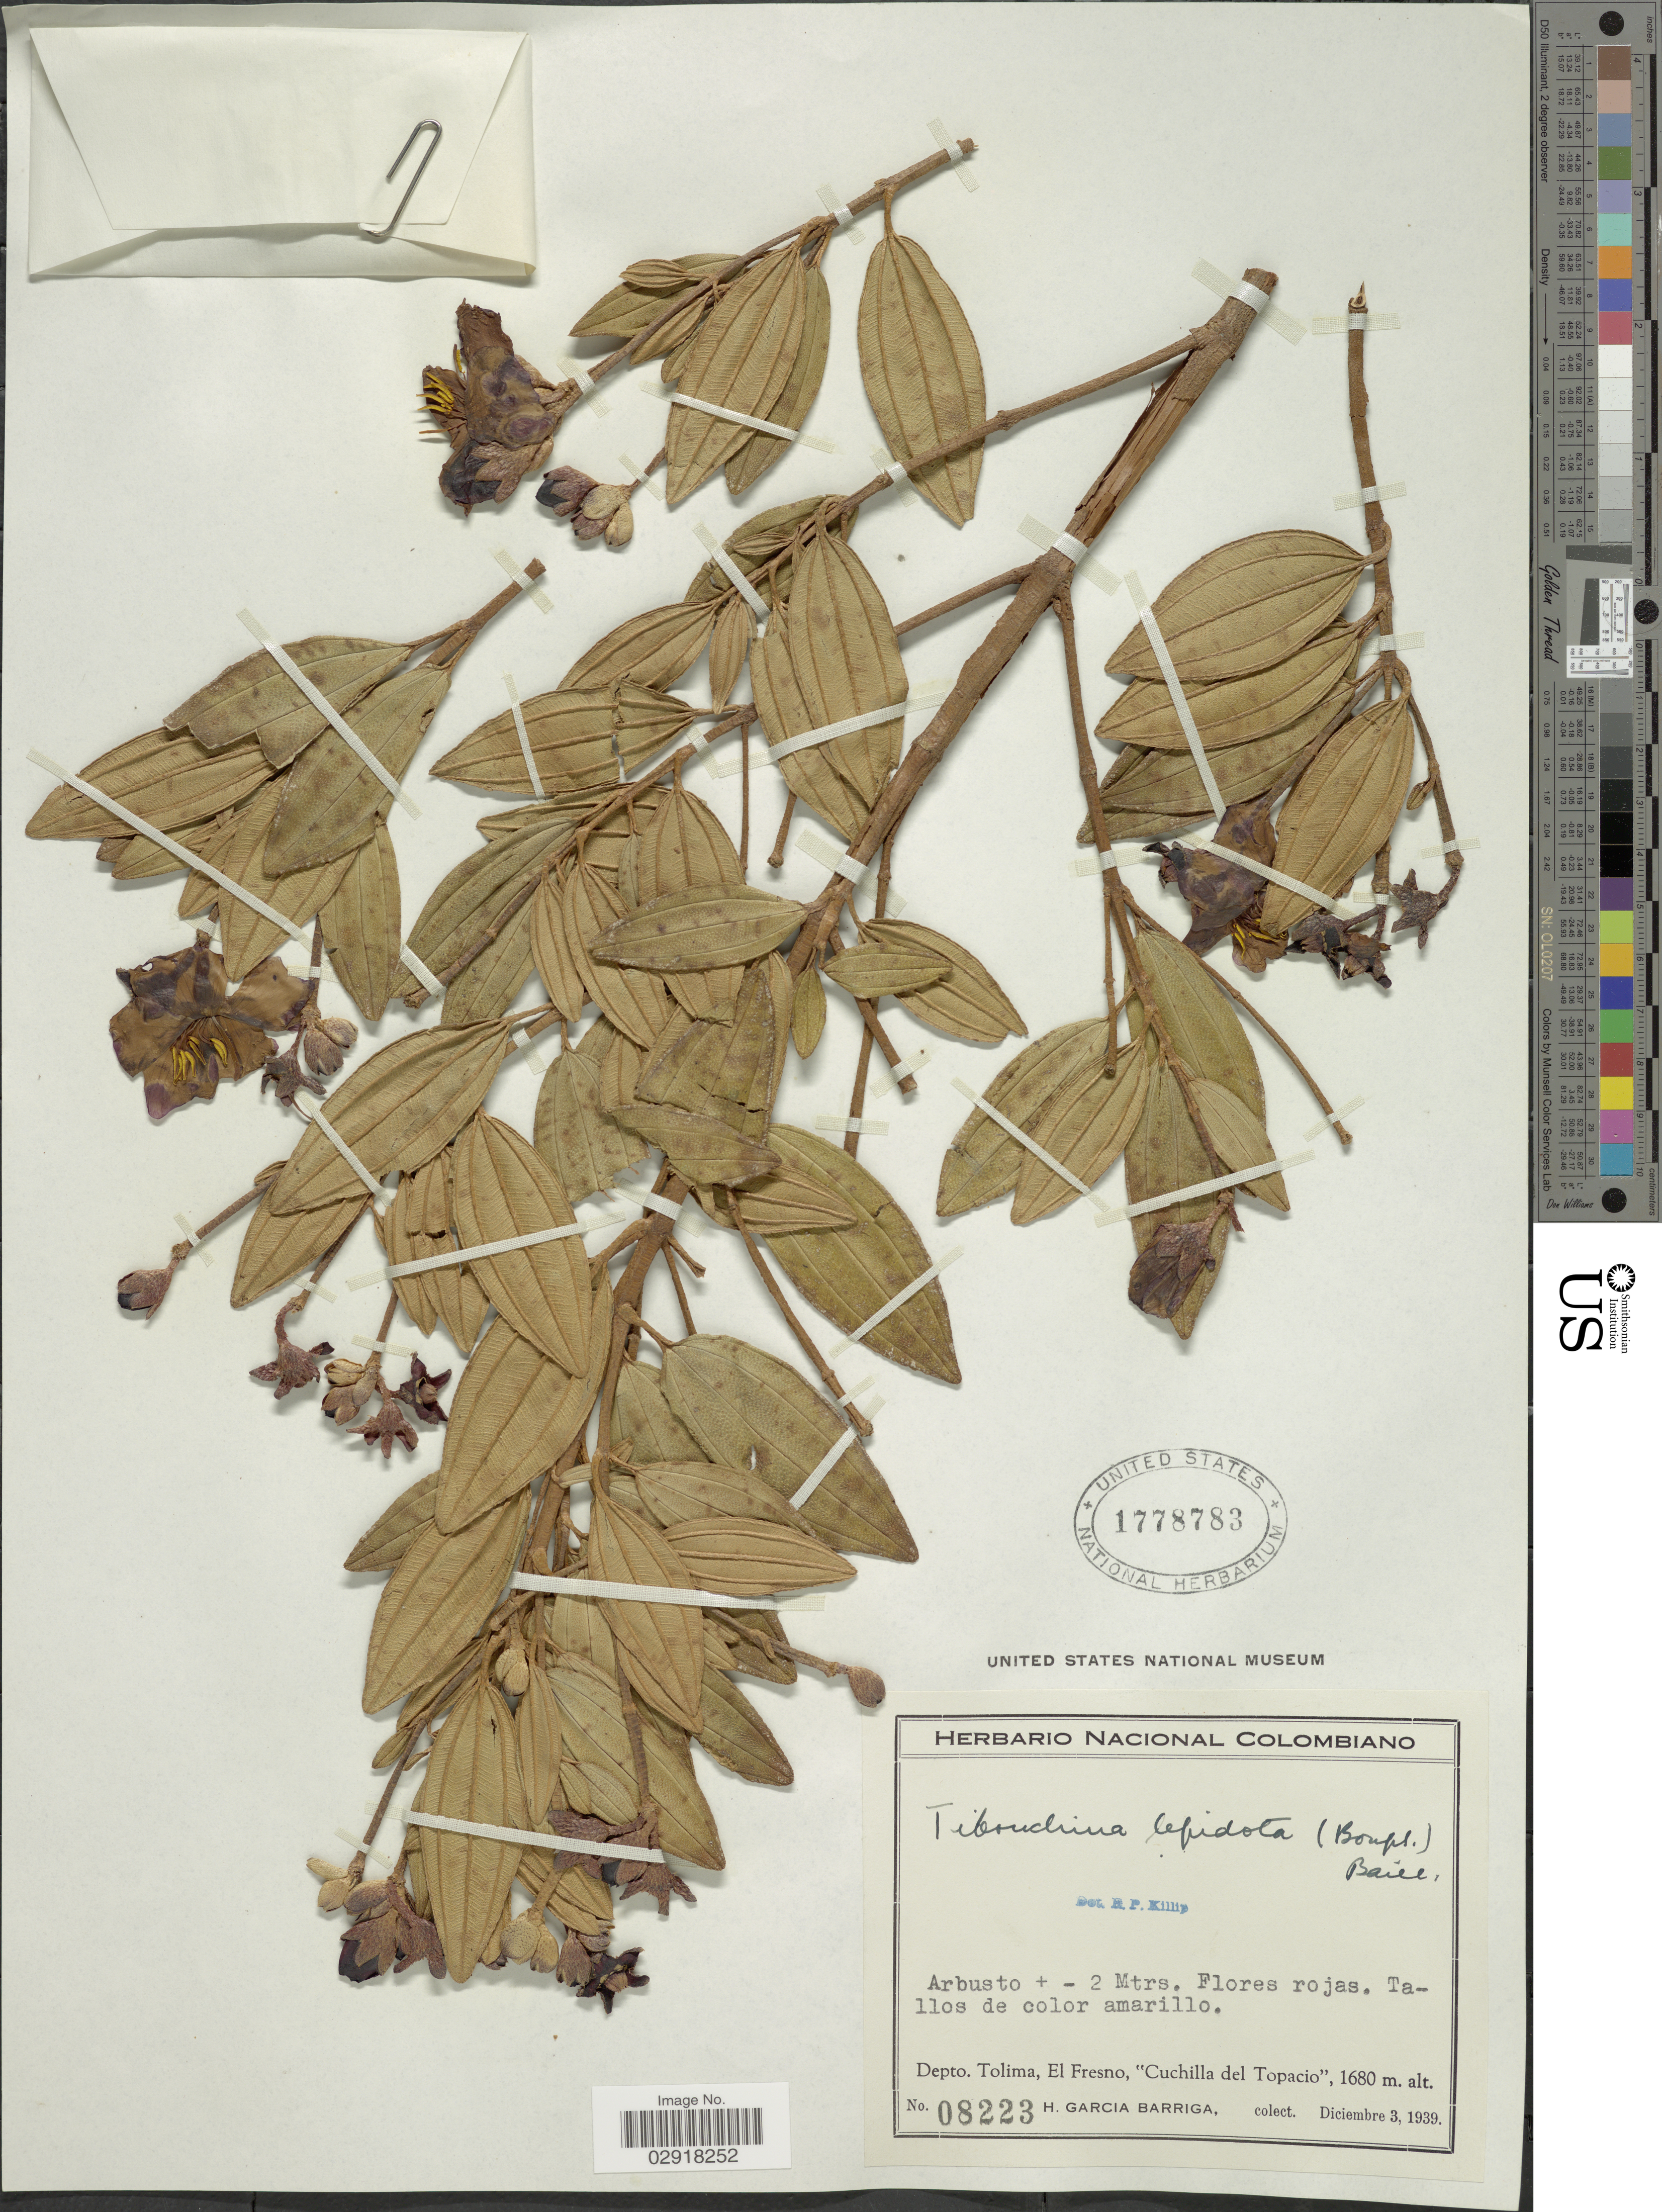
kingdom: Plantae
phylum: Tracheophyta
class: Magnoliopsida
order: Myrtales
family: Melastomataceae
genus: Andesanthus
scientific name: Andesanthus lepidotus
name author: (Humb. & Bonpl.) P.J.F. Guim. & Michelang.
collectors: H. García Barriga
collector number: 08223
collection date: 1939-12-03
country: Colombia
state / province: Tolima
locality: Depto. Tolima, El Fresno, "Cuchilla del Topacio".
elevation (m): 1680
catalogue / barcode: US 1778783